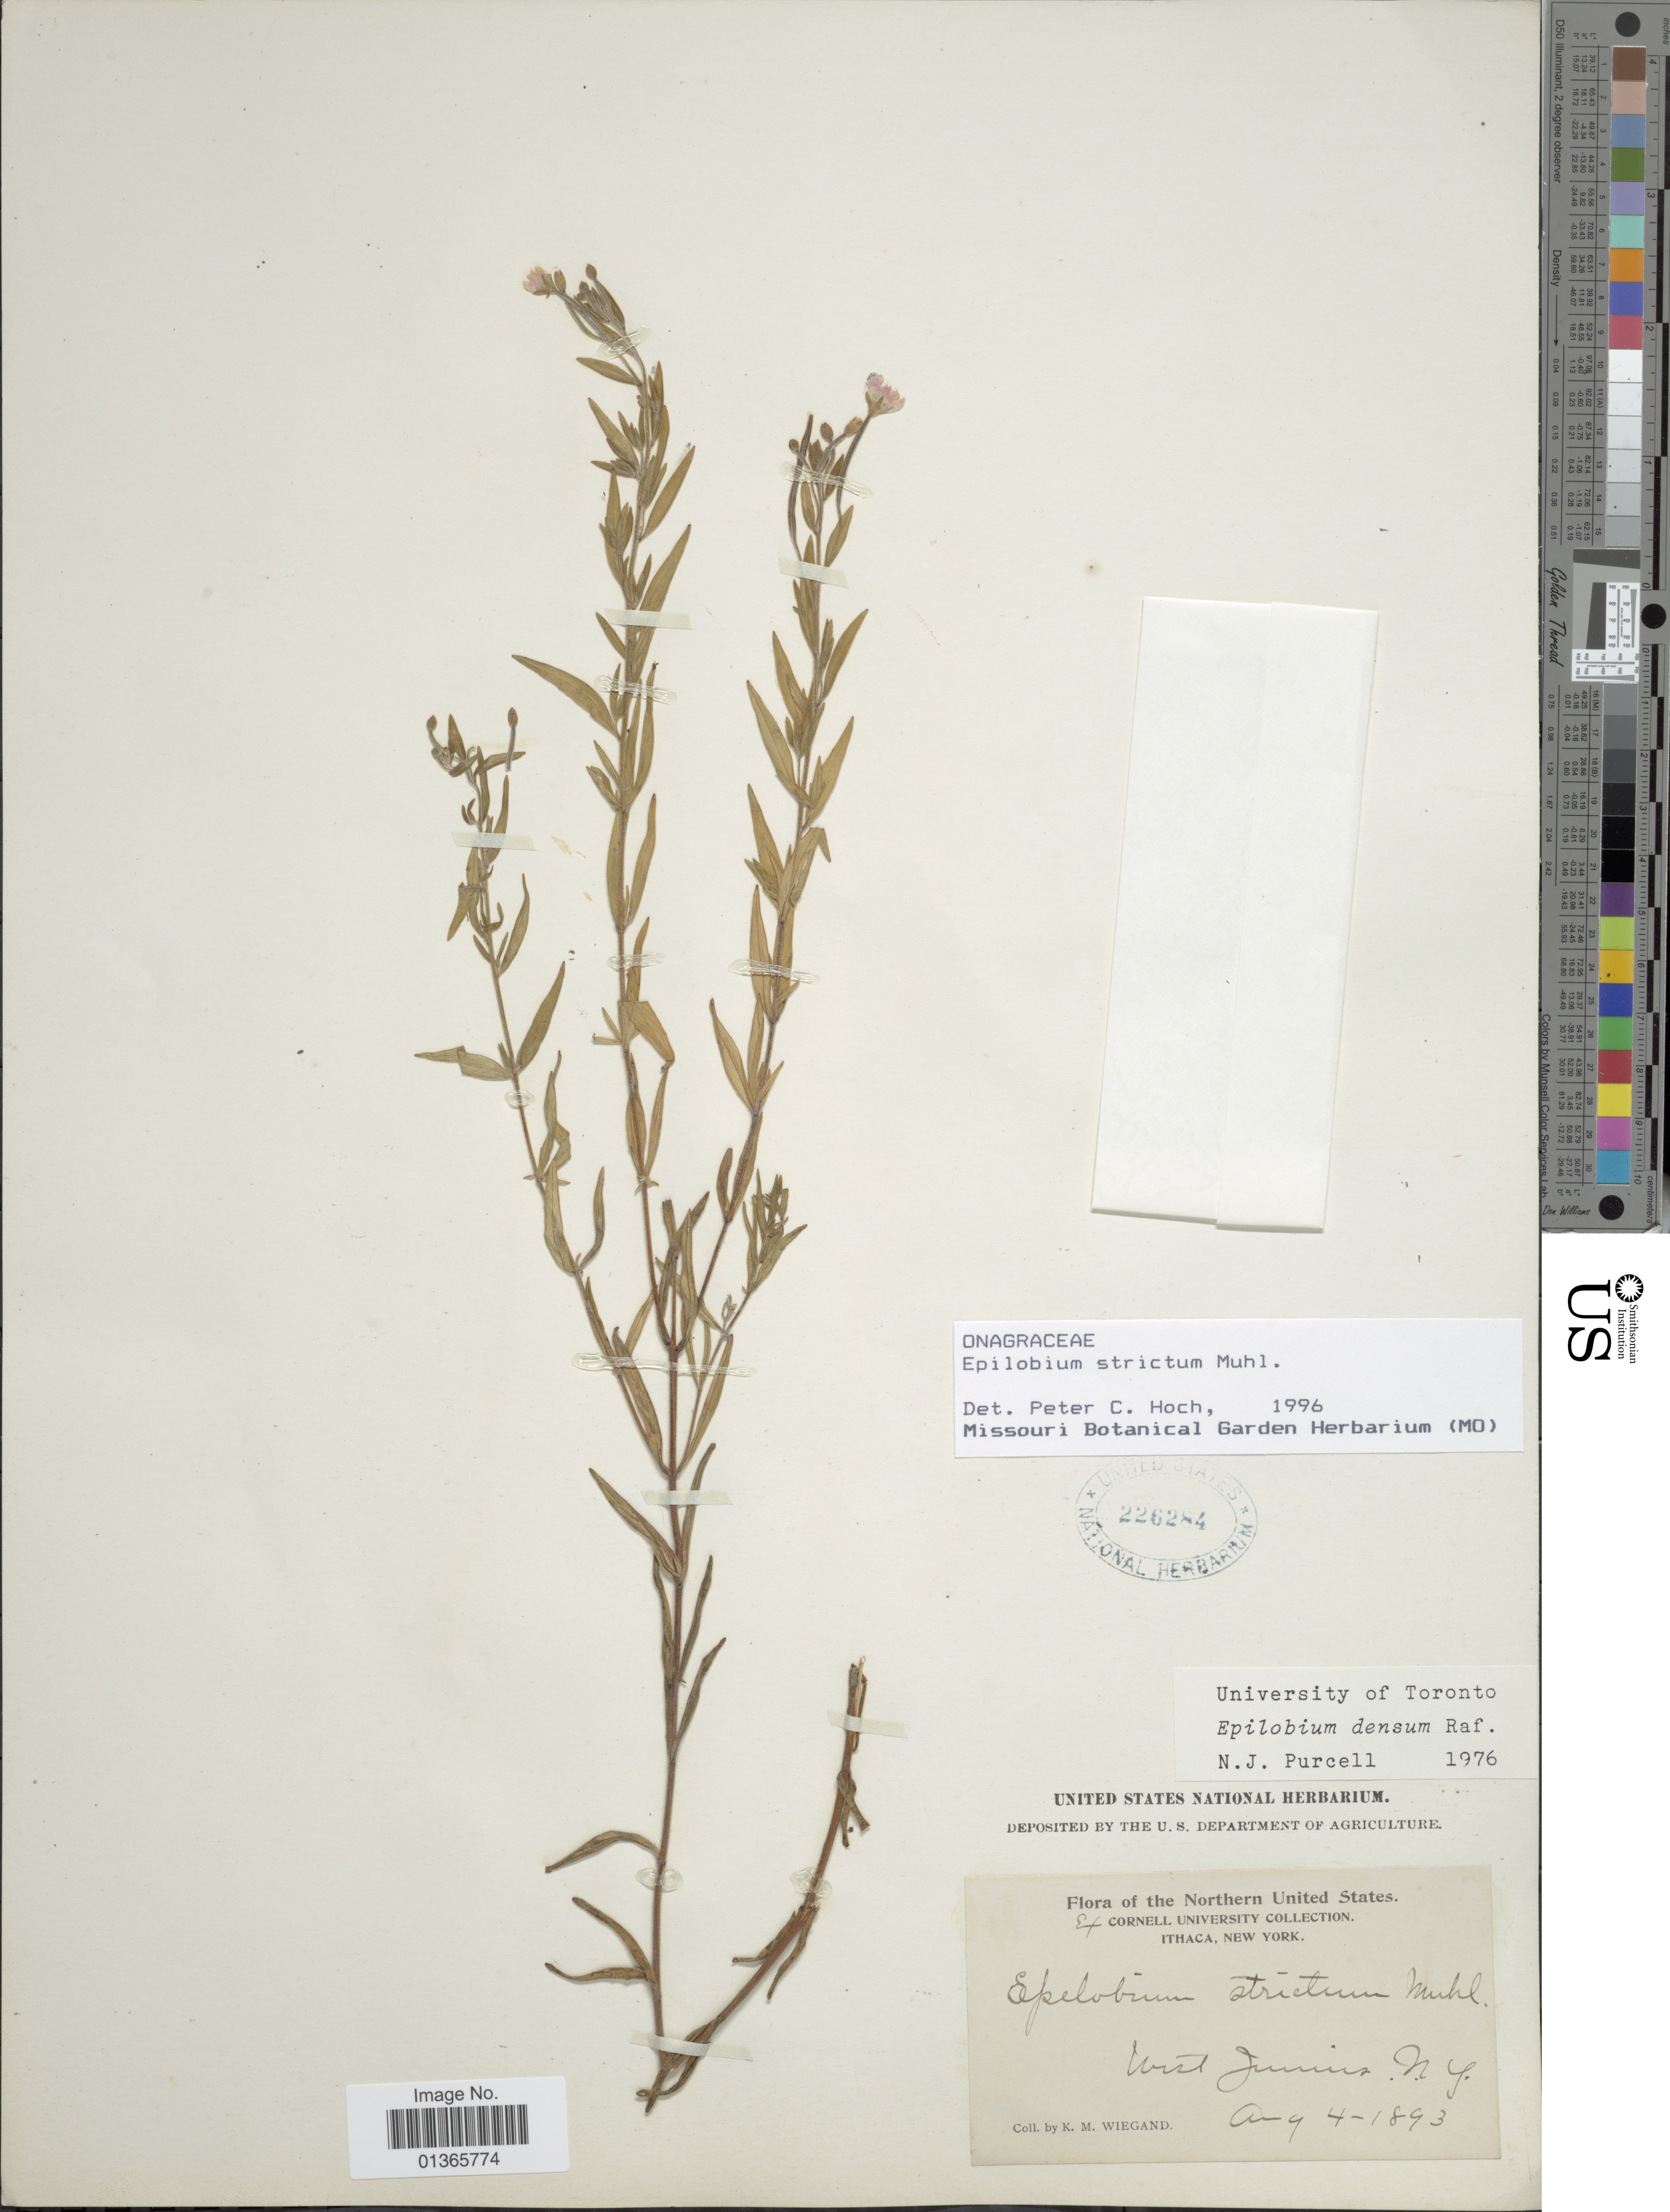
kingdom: Plantae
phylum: Tracheophyta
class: Magnoliopsida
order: Myrtales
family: Onagraceae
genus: Epilobium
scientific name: Epilobium strictum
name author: Muhl.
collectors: K. M. Wiegand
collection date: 1893-08-04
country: United States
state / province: New York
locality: Ithaca. West Junius.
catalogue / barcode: US 226284